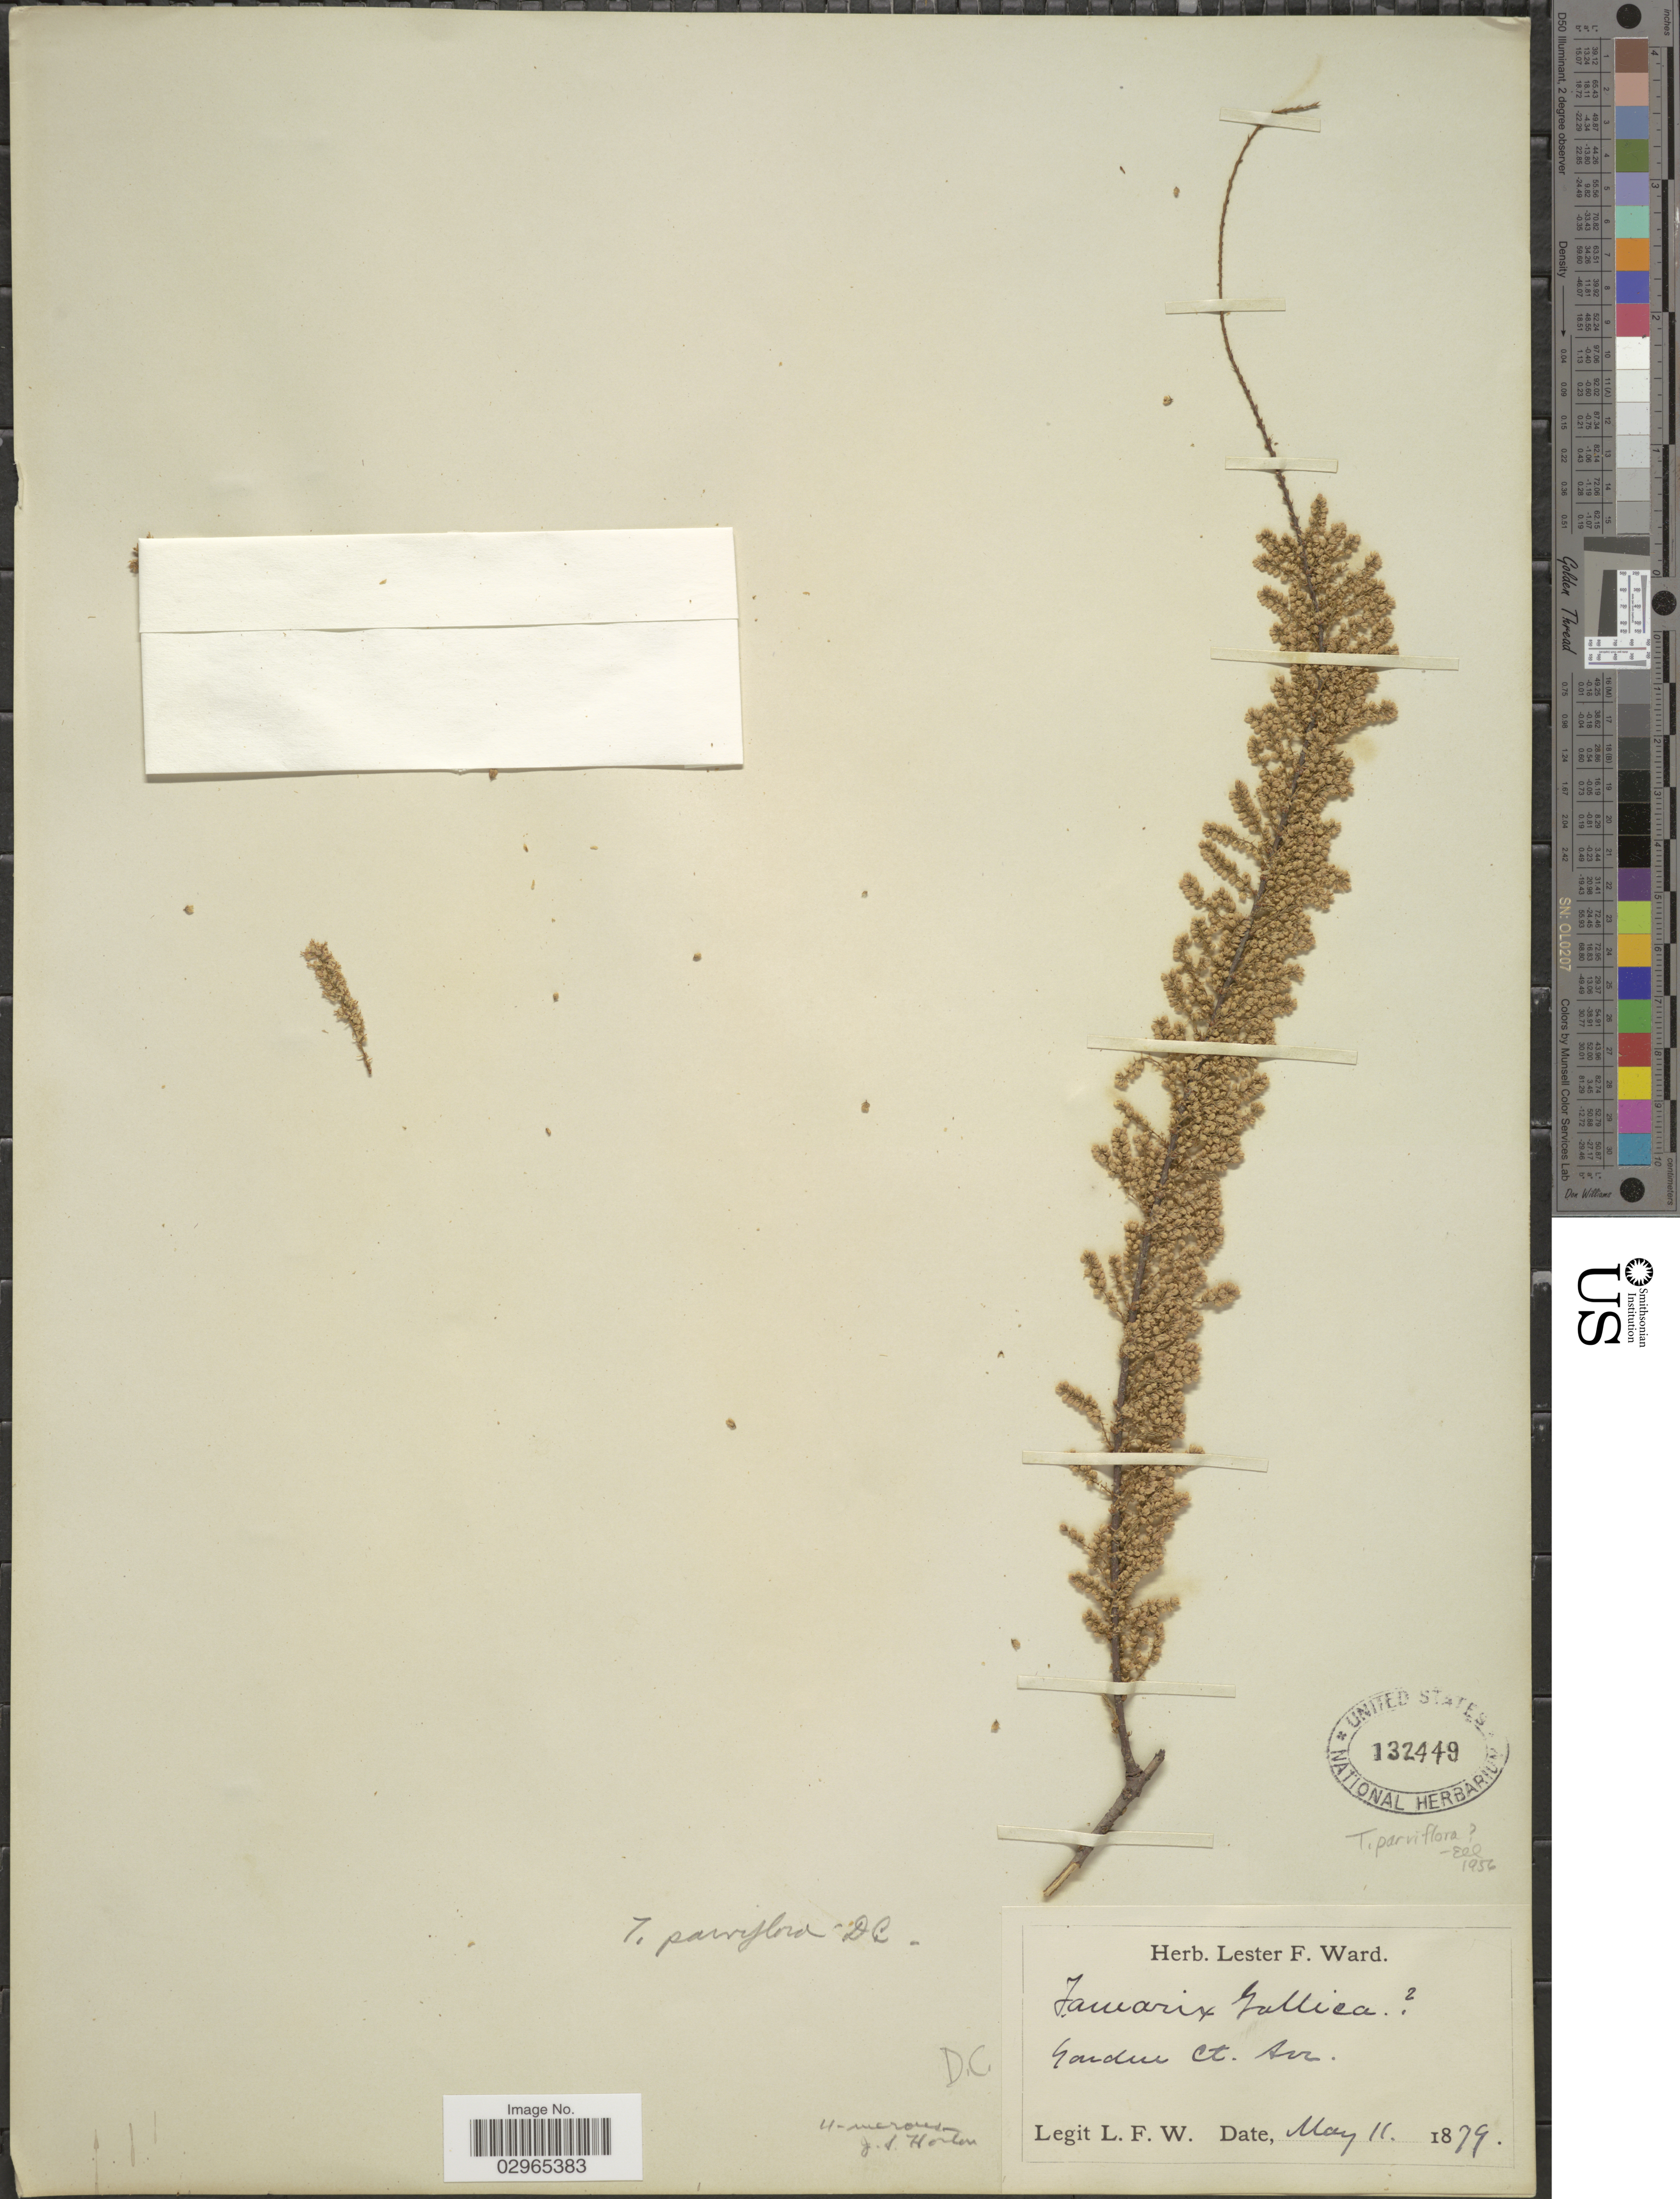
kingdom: Plantae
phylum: Tracheophyta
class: Magnoliopsida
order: Caryophyllales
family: Tamaricaceae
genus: Tamarix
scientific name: Tamarix parviflora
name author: DC.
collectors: L. F. Ward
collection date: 1879-05-11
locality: Garden Ct. Air [interpreted].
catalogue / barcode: US 132449